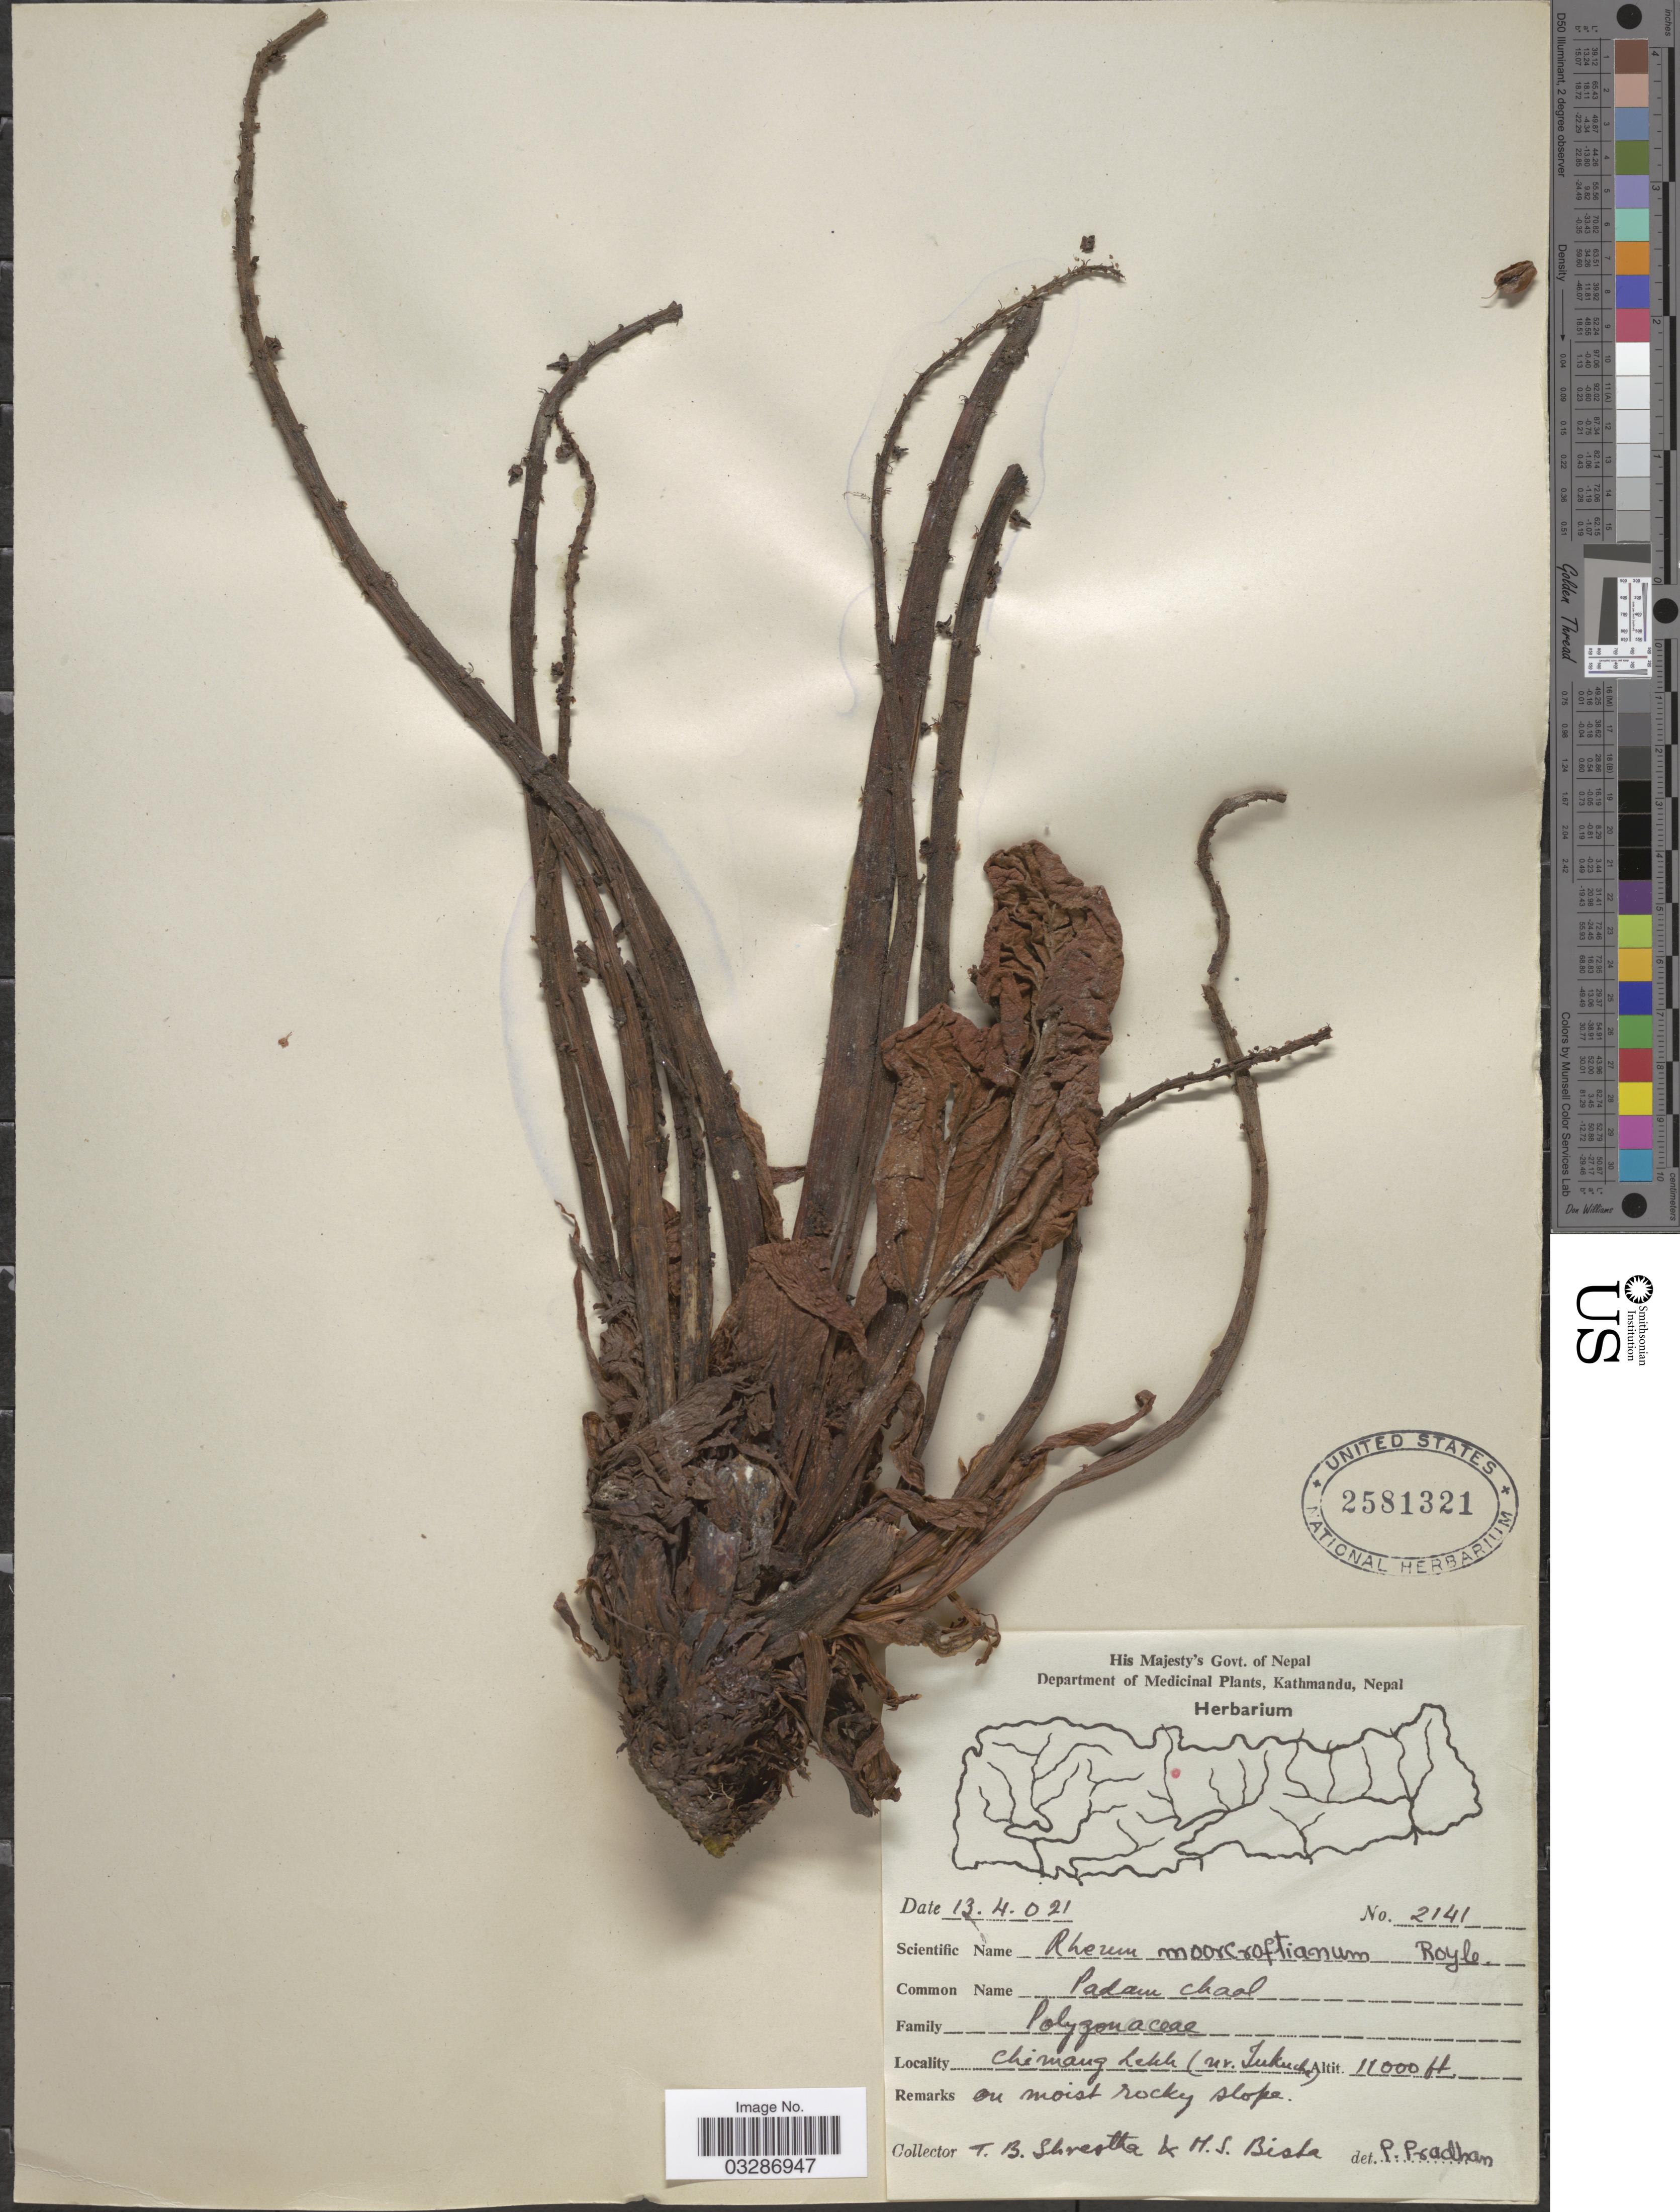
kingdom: Plantae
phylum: Tracheophyta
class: Magnoliopsida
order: Caryophyllales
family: Polygonaceae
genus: Rheum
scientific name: Rheum moorcroftianum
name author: Royle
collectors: T. B. Shrestha & M. Bista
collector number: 2141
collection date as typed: Transcribed d/m/y: 13/4/21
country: Nepal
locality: Chimang Lekh (nr. Tukuche)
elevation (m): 3353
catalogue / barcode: US 2581321